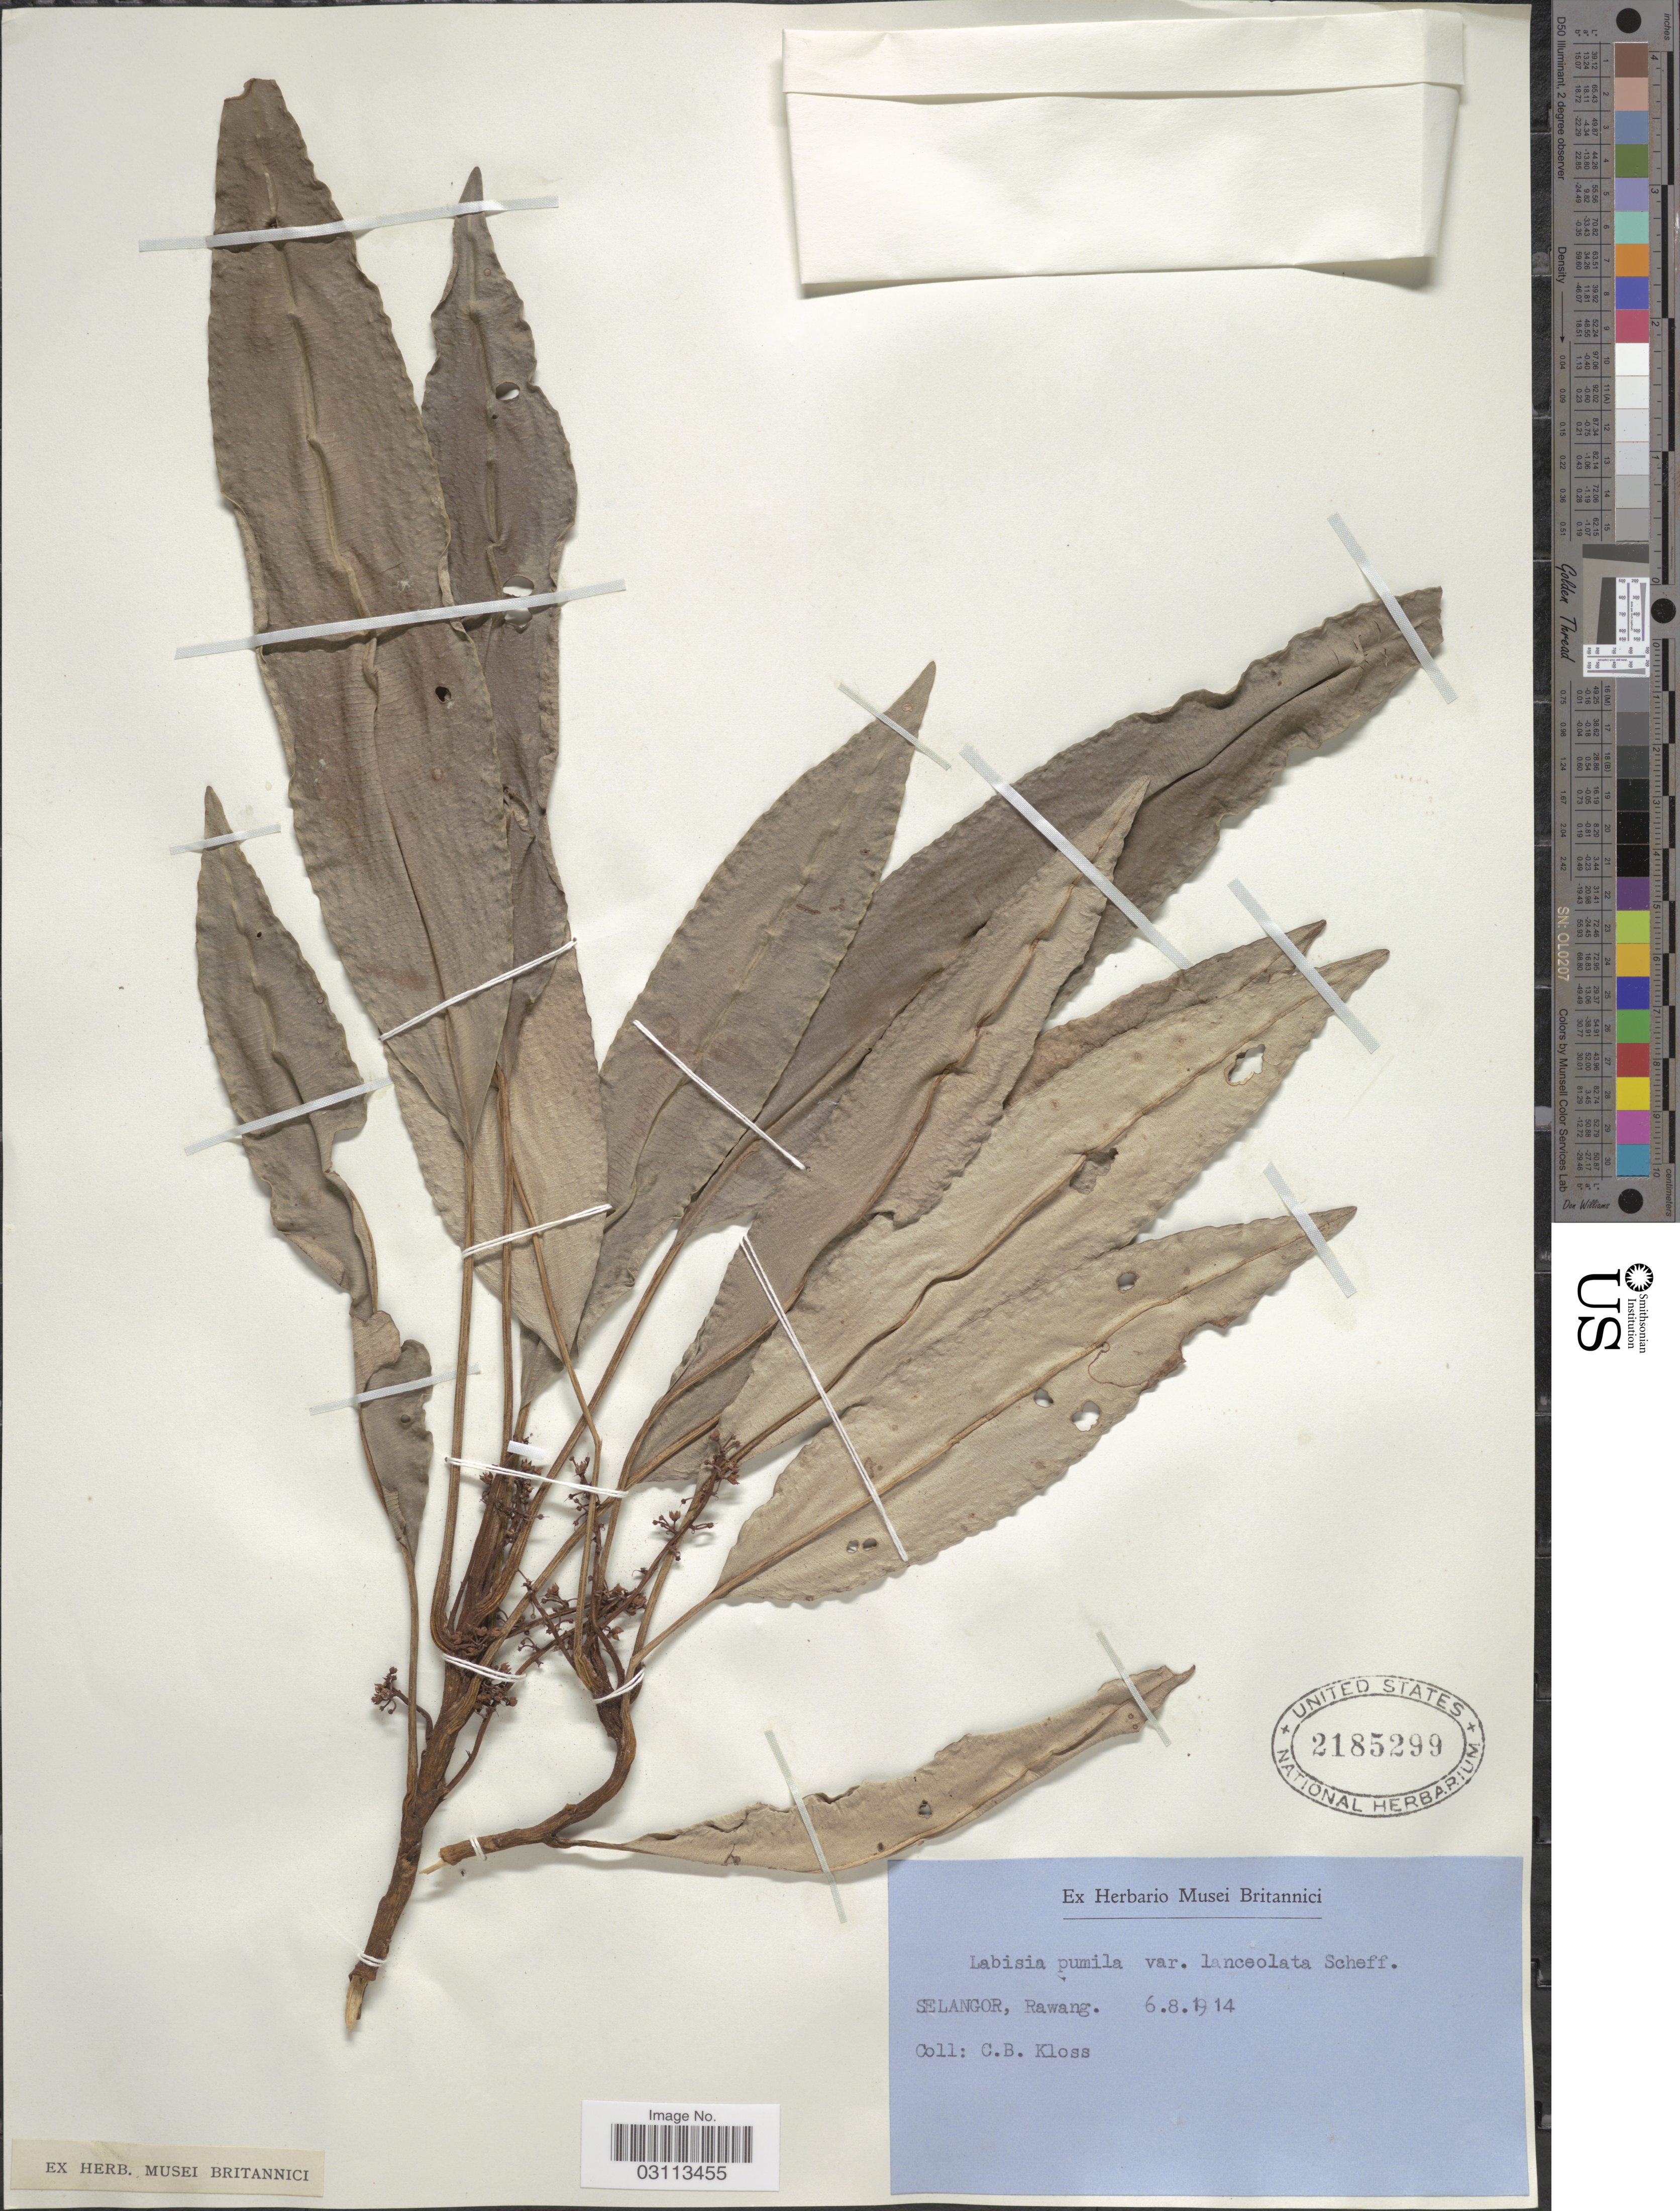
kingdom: Plantae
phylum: Tracheophyta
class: Magnoliopsida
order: Ericales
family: Primulaceae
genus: Labisia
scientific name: Labisia pumila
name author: (Blume) Fern.-Vill.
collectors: C. Kloss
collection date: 1914-08-06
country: Malaysia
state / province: Selangor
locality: Rawang.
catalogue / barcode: US 2185299